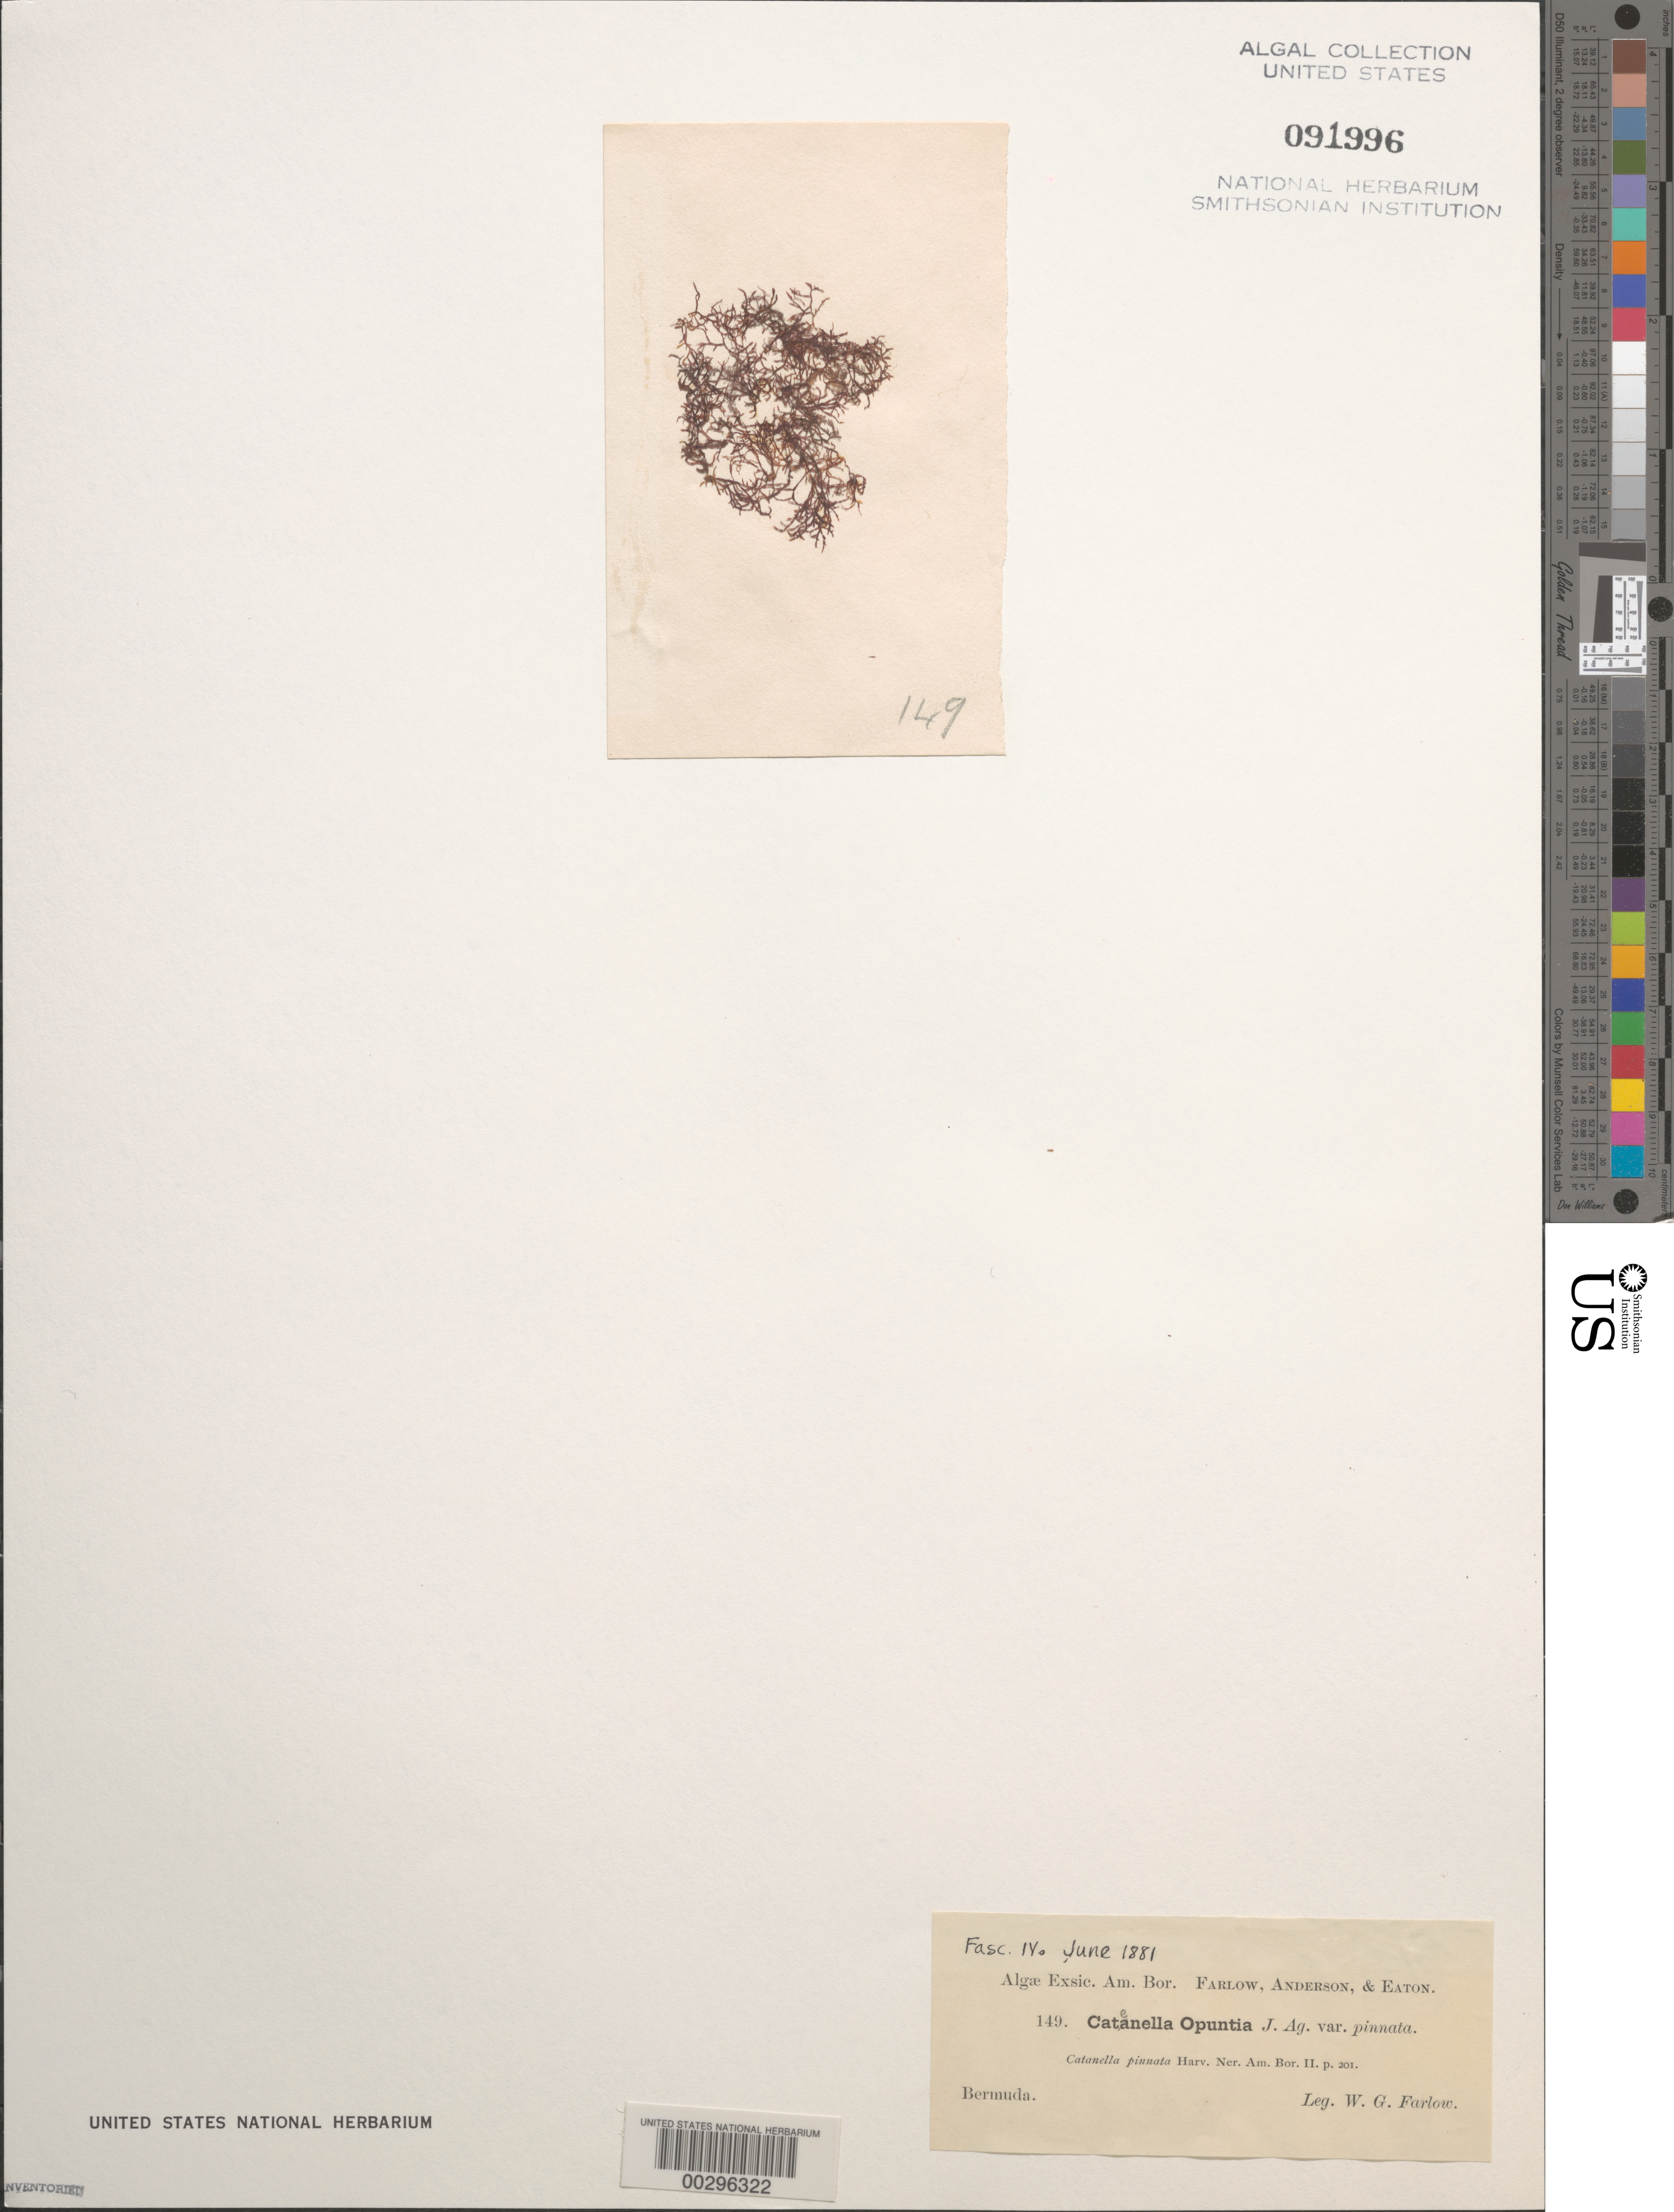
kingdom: Plantae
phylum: Rhodophyta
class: Florideophyceae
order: Gigartinales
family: Caulacanthaceae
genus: Catenella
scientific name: Catenella caespitosa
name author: (With.) L.M. Irvine in Parke & P.S. Dixon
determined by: Algae name updating Project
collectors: W. G. Farlow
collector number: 149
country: Bermuda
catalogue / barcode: US 91996